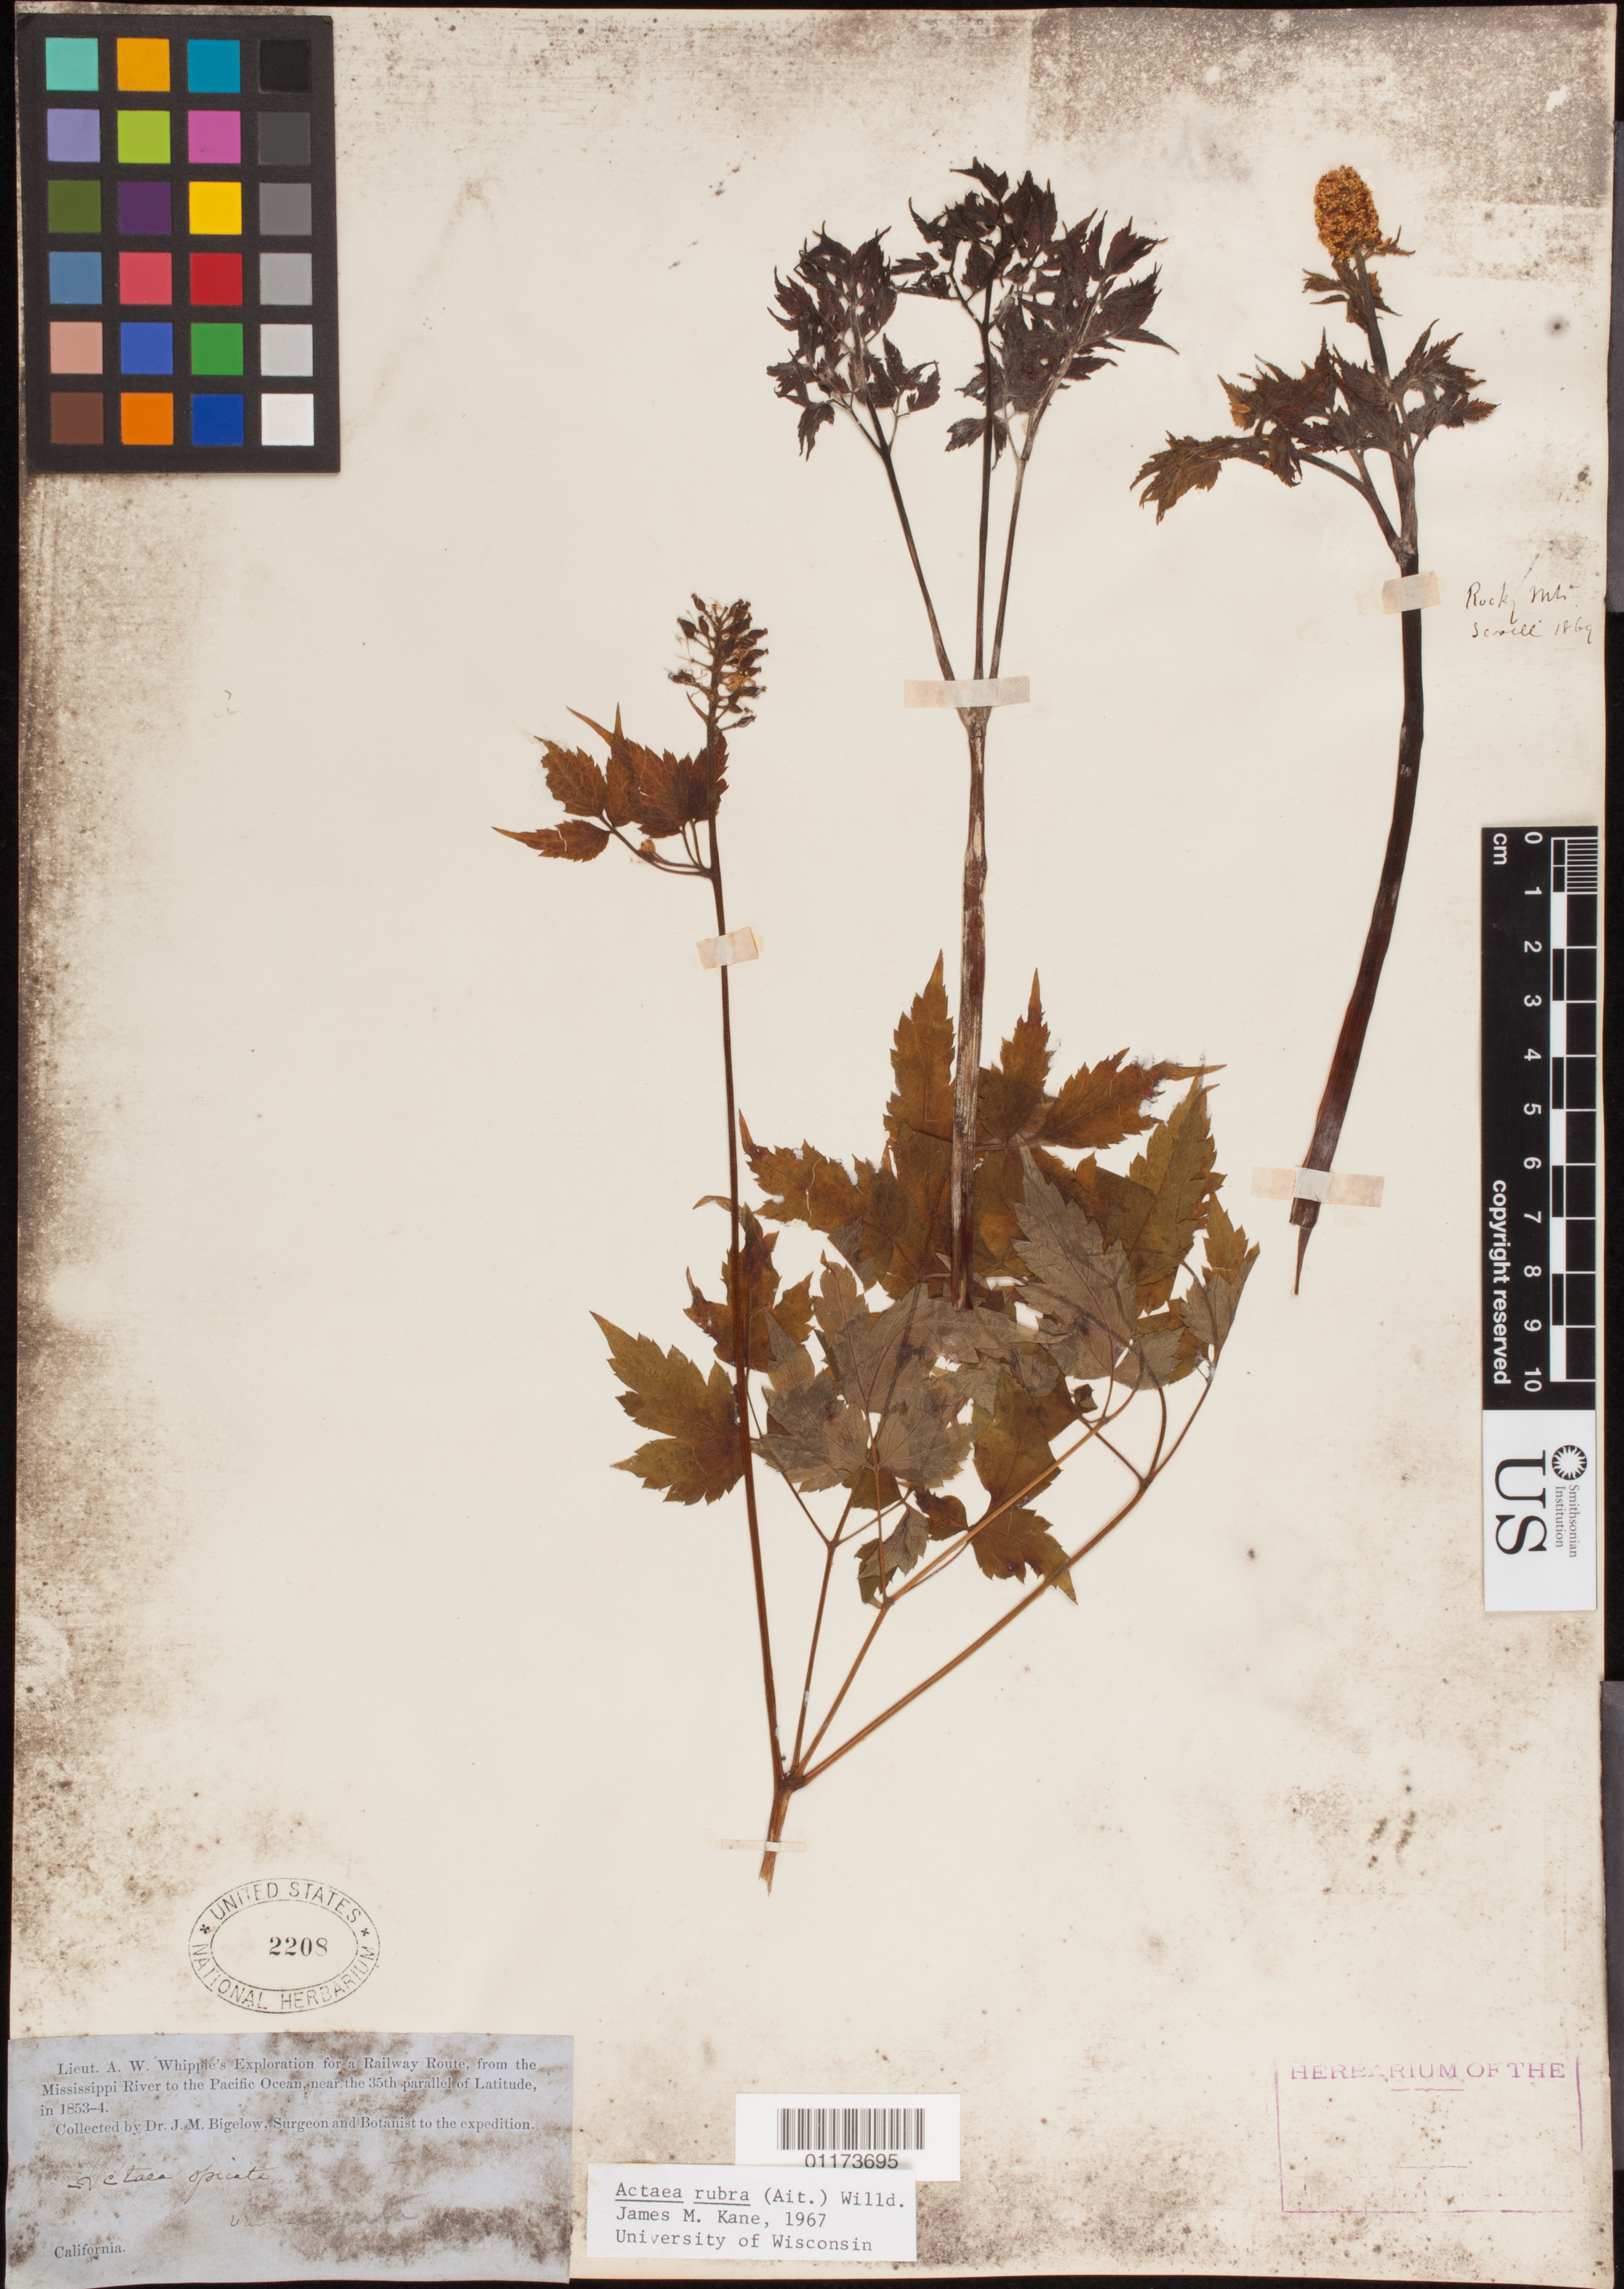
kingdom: Plantae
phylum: Tracheophyta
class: Magnoliopsida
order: Ranunculales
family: Ranunculaceae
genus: Actaea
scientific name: Actaea rubra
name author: (Aiton) Willd.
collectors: J. M. Bigelow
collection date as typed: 1853 to -- --- 1854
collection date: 1853/1854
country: United States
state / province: California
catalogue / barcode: US 2208